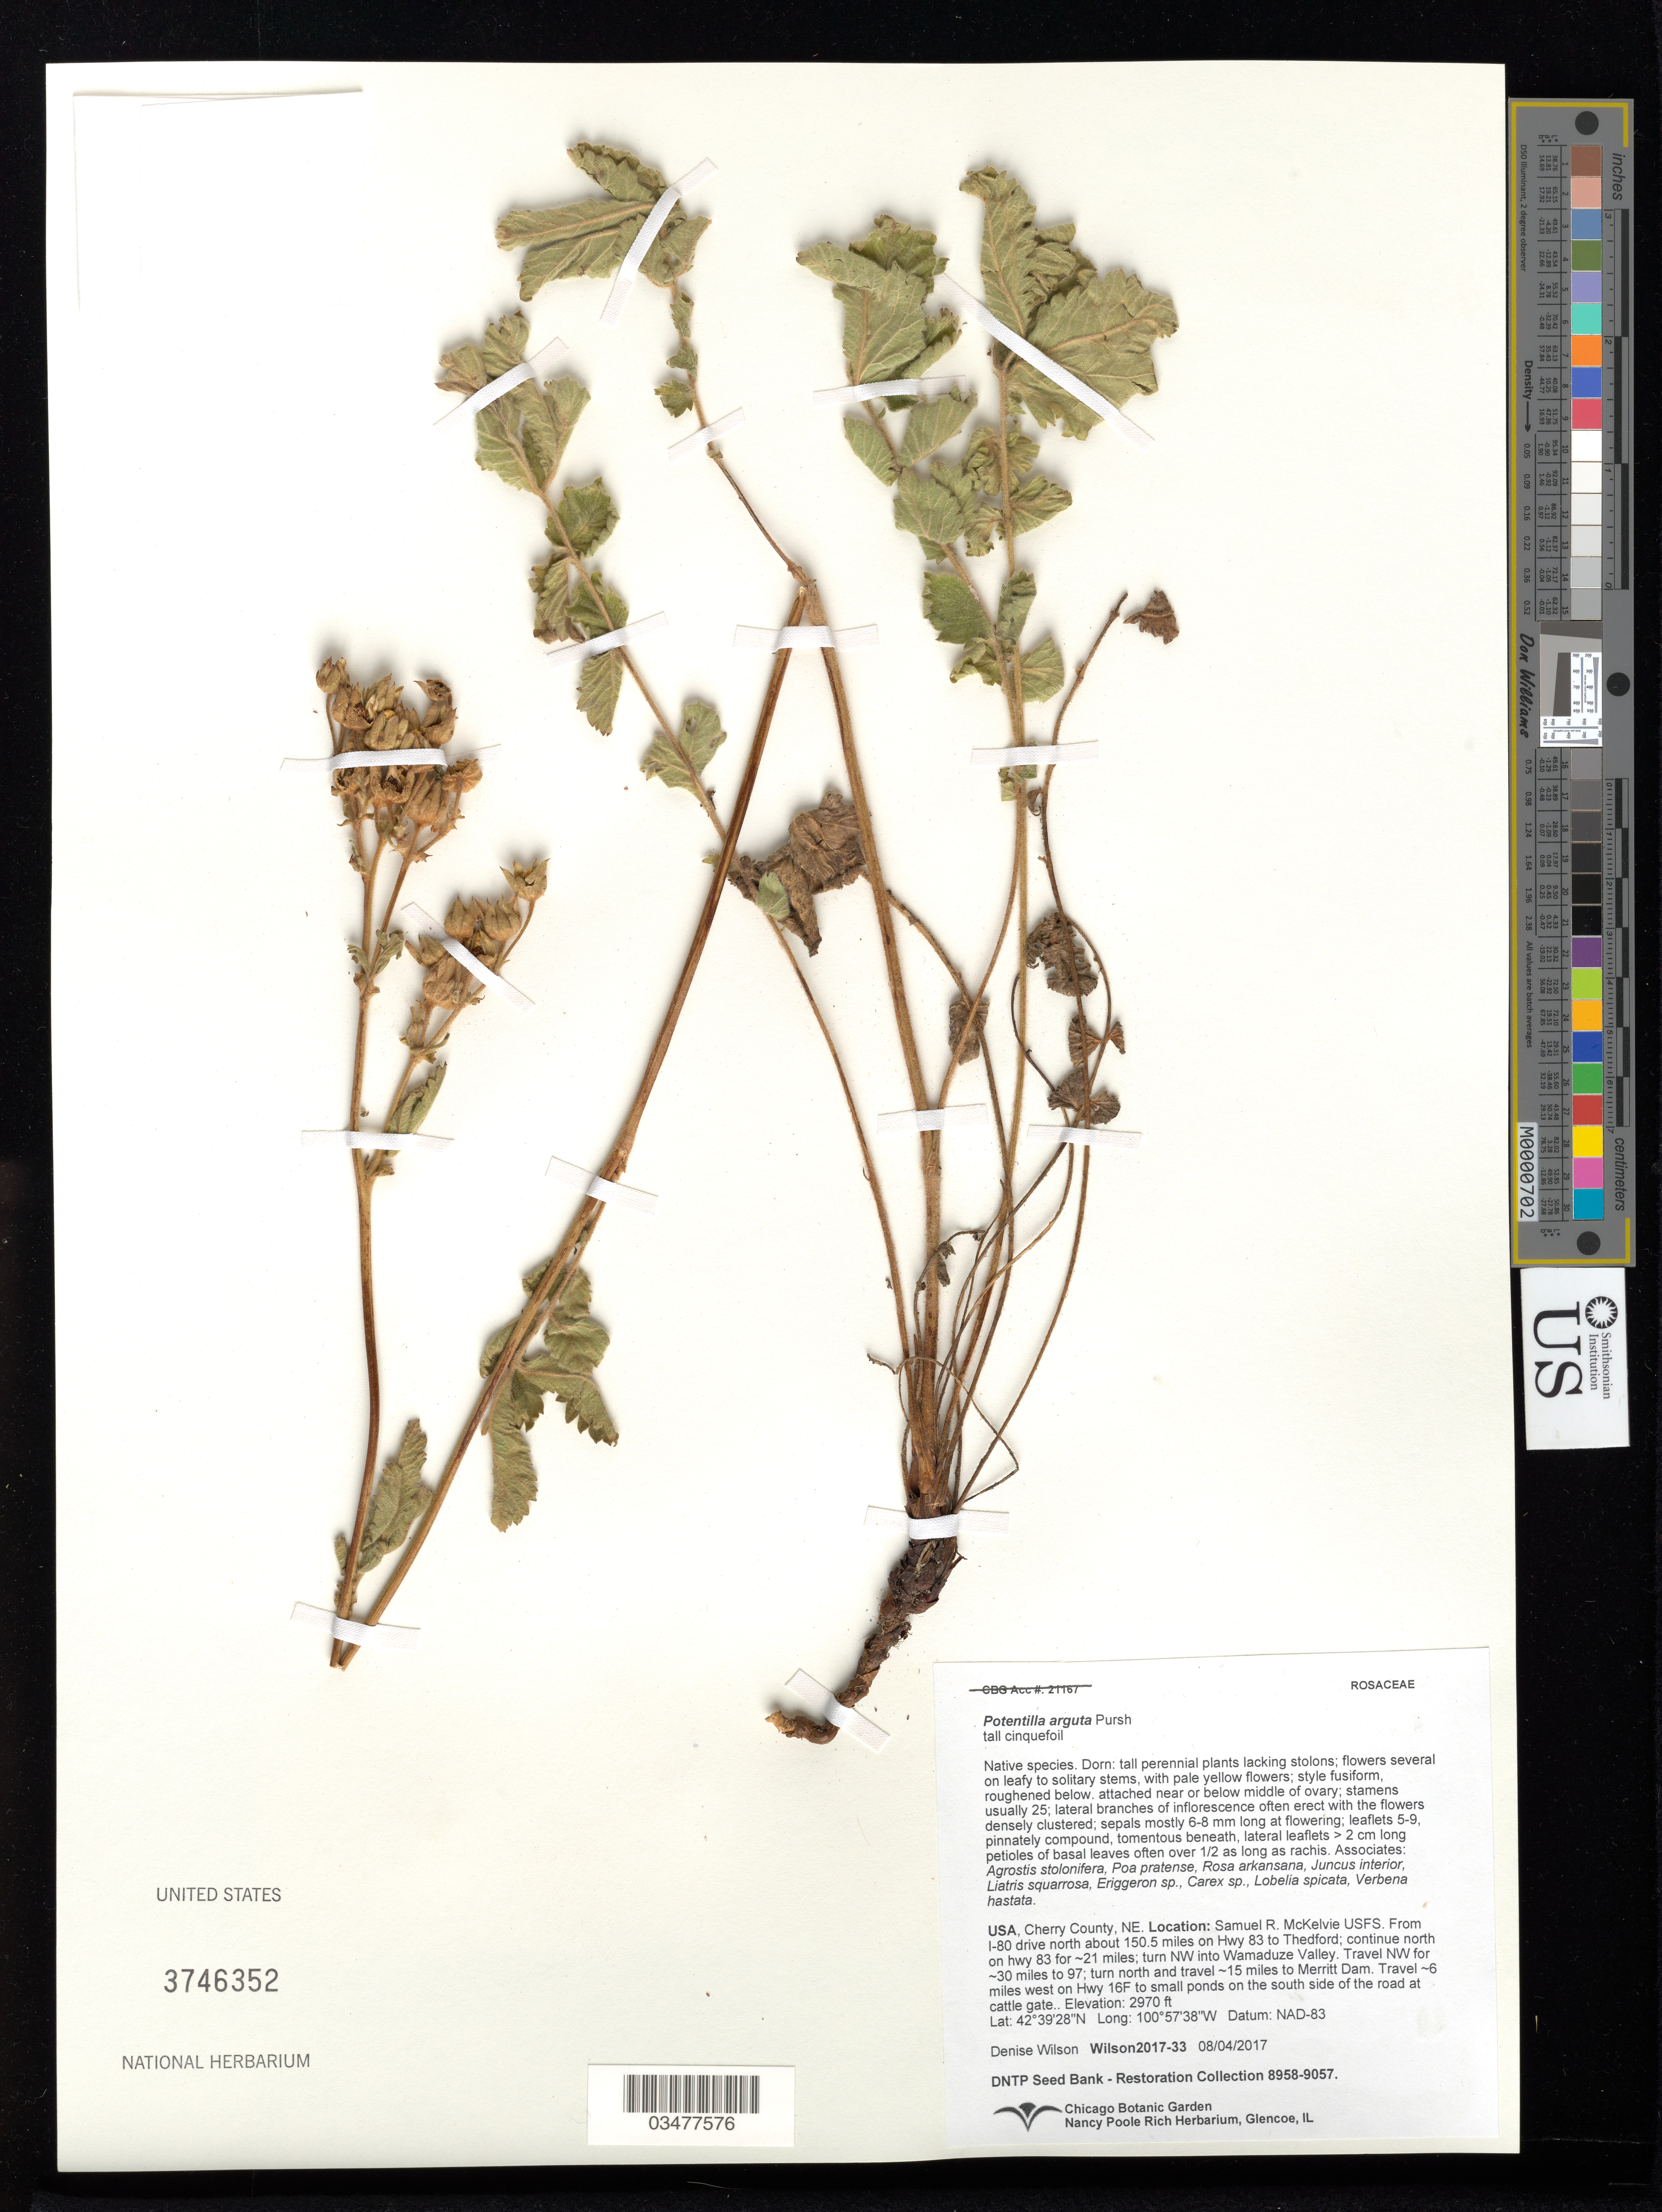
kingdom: Plantae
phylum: Tracheophyta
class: Magnoliopsida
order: Rosales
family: Rosaceae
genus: Potentilla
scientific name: Potentilla arguta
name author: Pursh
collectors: D. Wilson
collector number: Wilson2017-33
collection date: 2017-08-04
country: United States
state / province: Nebraska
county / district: Cherry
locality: Samuel R McKelvie USFS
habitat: With Poa pratense, Rosa arkansana, Carex sp., etc.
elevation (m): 905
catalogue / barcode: US 3746352